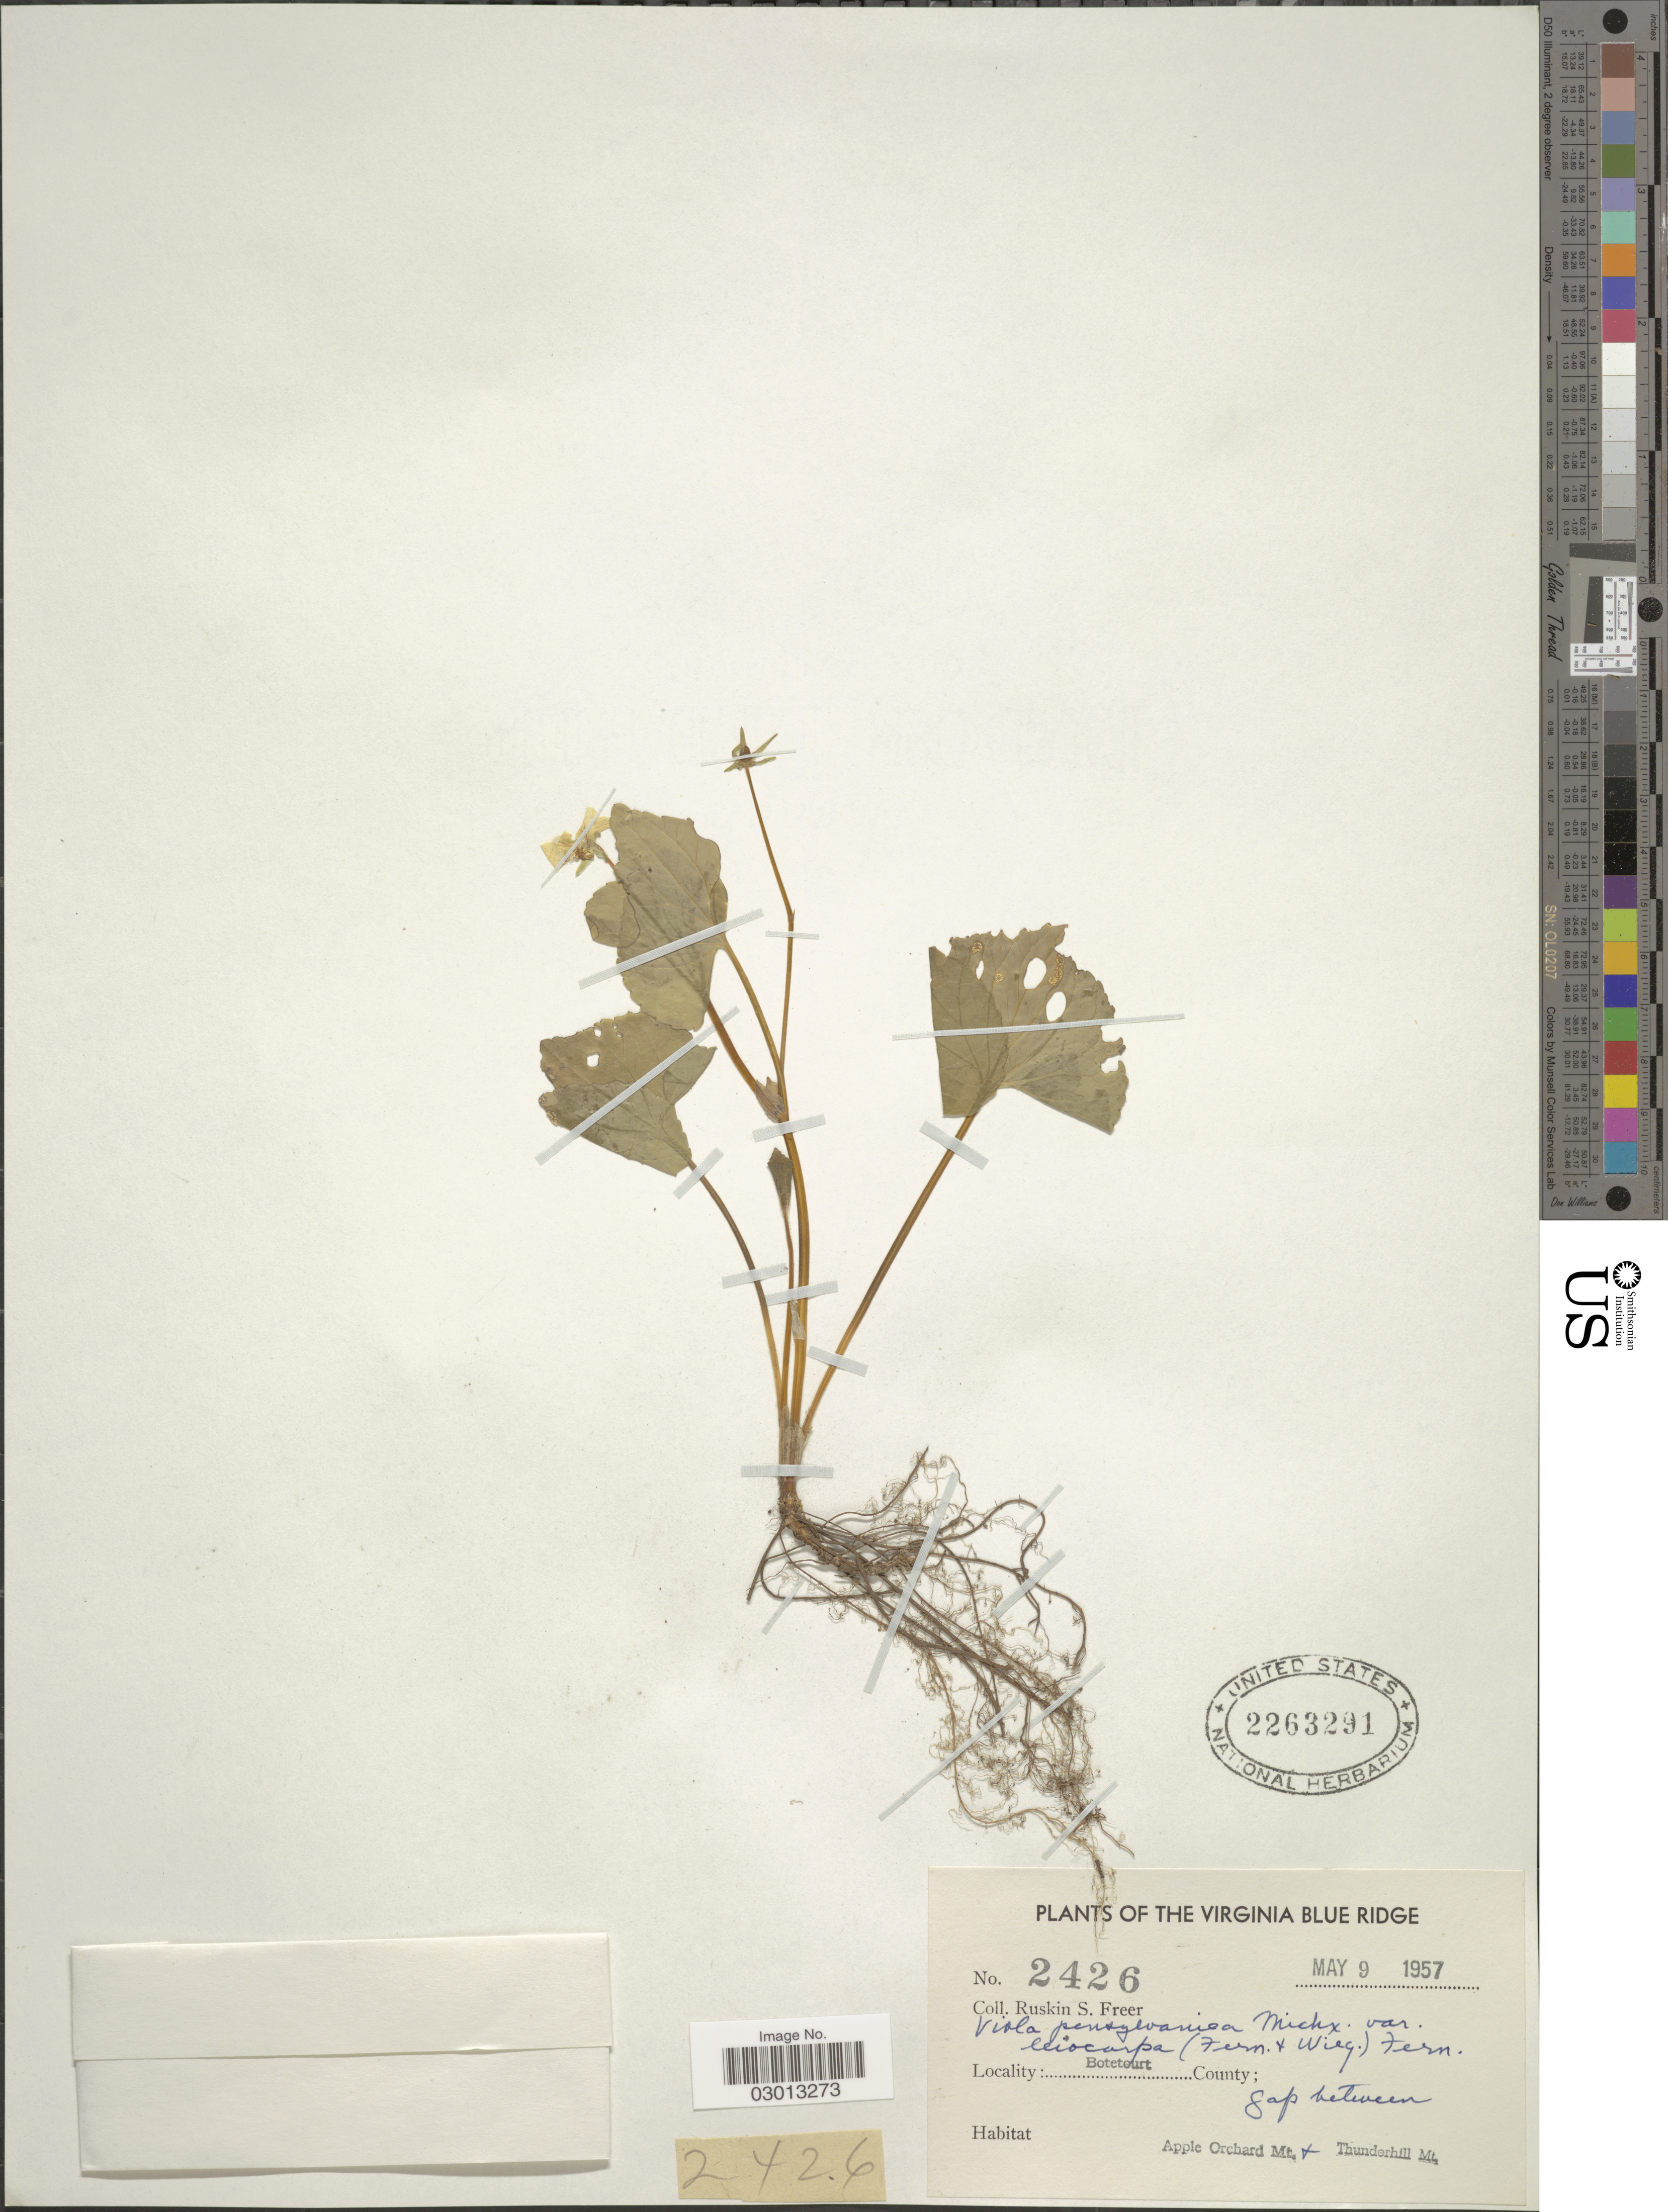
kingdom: Plantae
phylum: Tracheophyta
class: Magnoliopsida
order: Malpighiales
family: Violaceae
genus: Viola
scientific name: Viola pensylvanica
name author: Michx.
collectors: R. Freer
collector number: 2426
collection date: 1957-05-09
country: United States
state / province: Virginia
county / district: Botetourt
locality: Virginia Blue Ridge. Gap between Apple Orchard Mt. & Thunderhill Mt.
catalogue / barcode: US 2263291